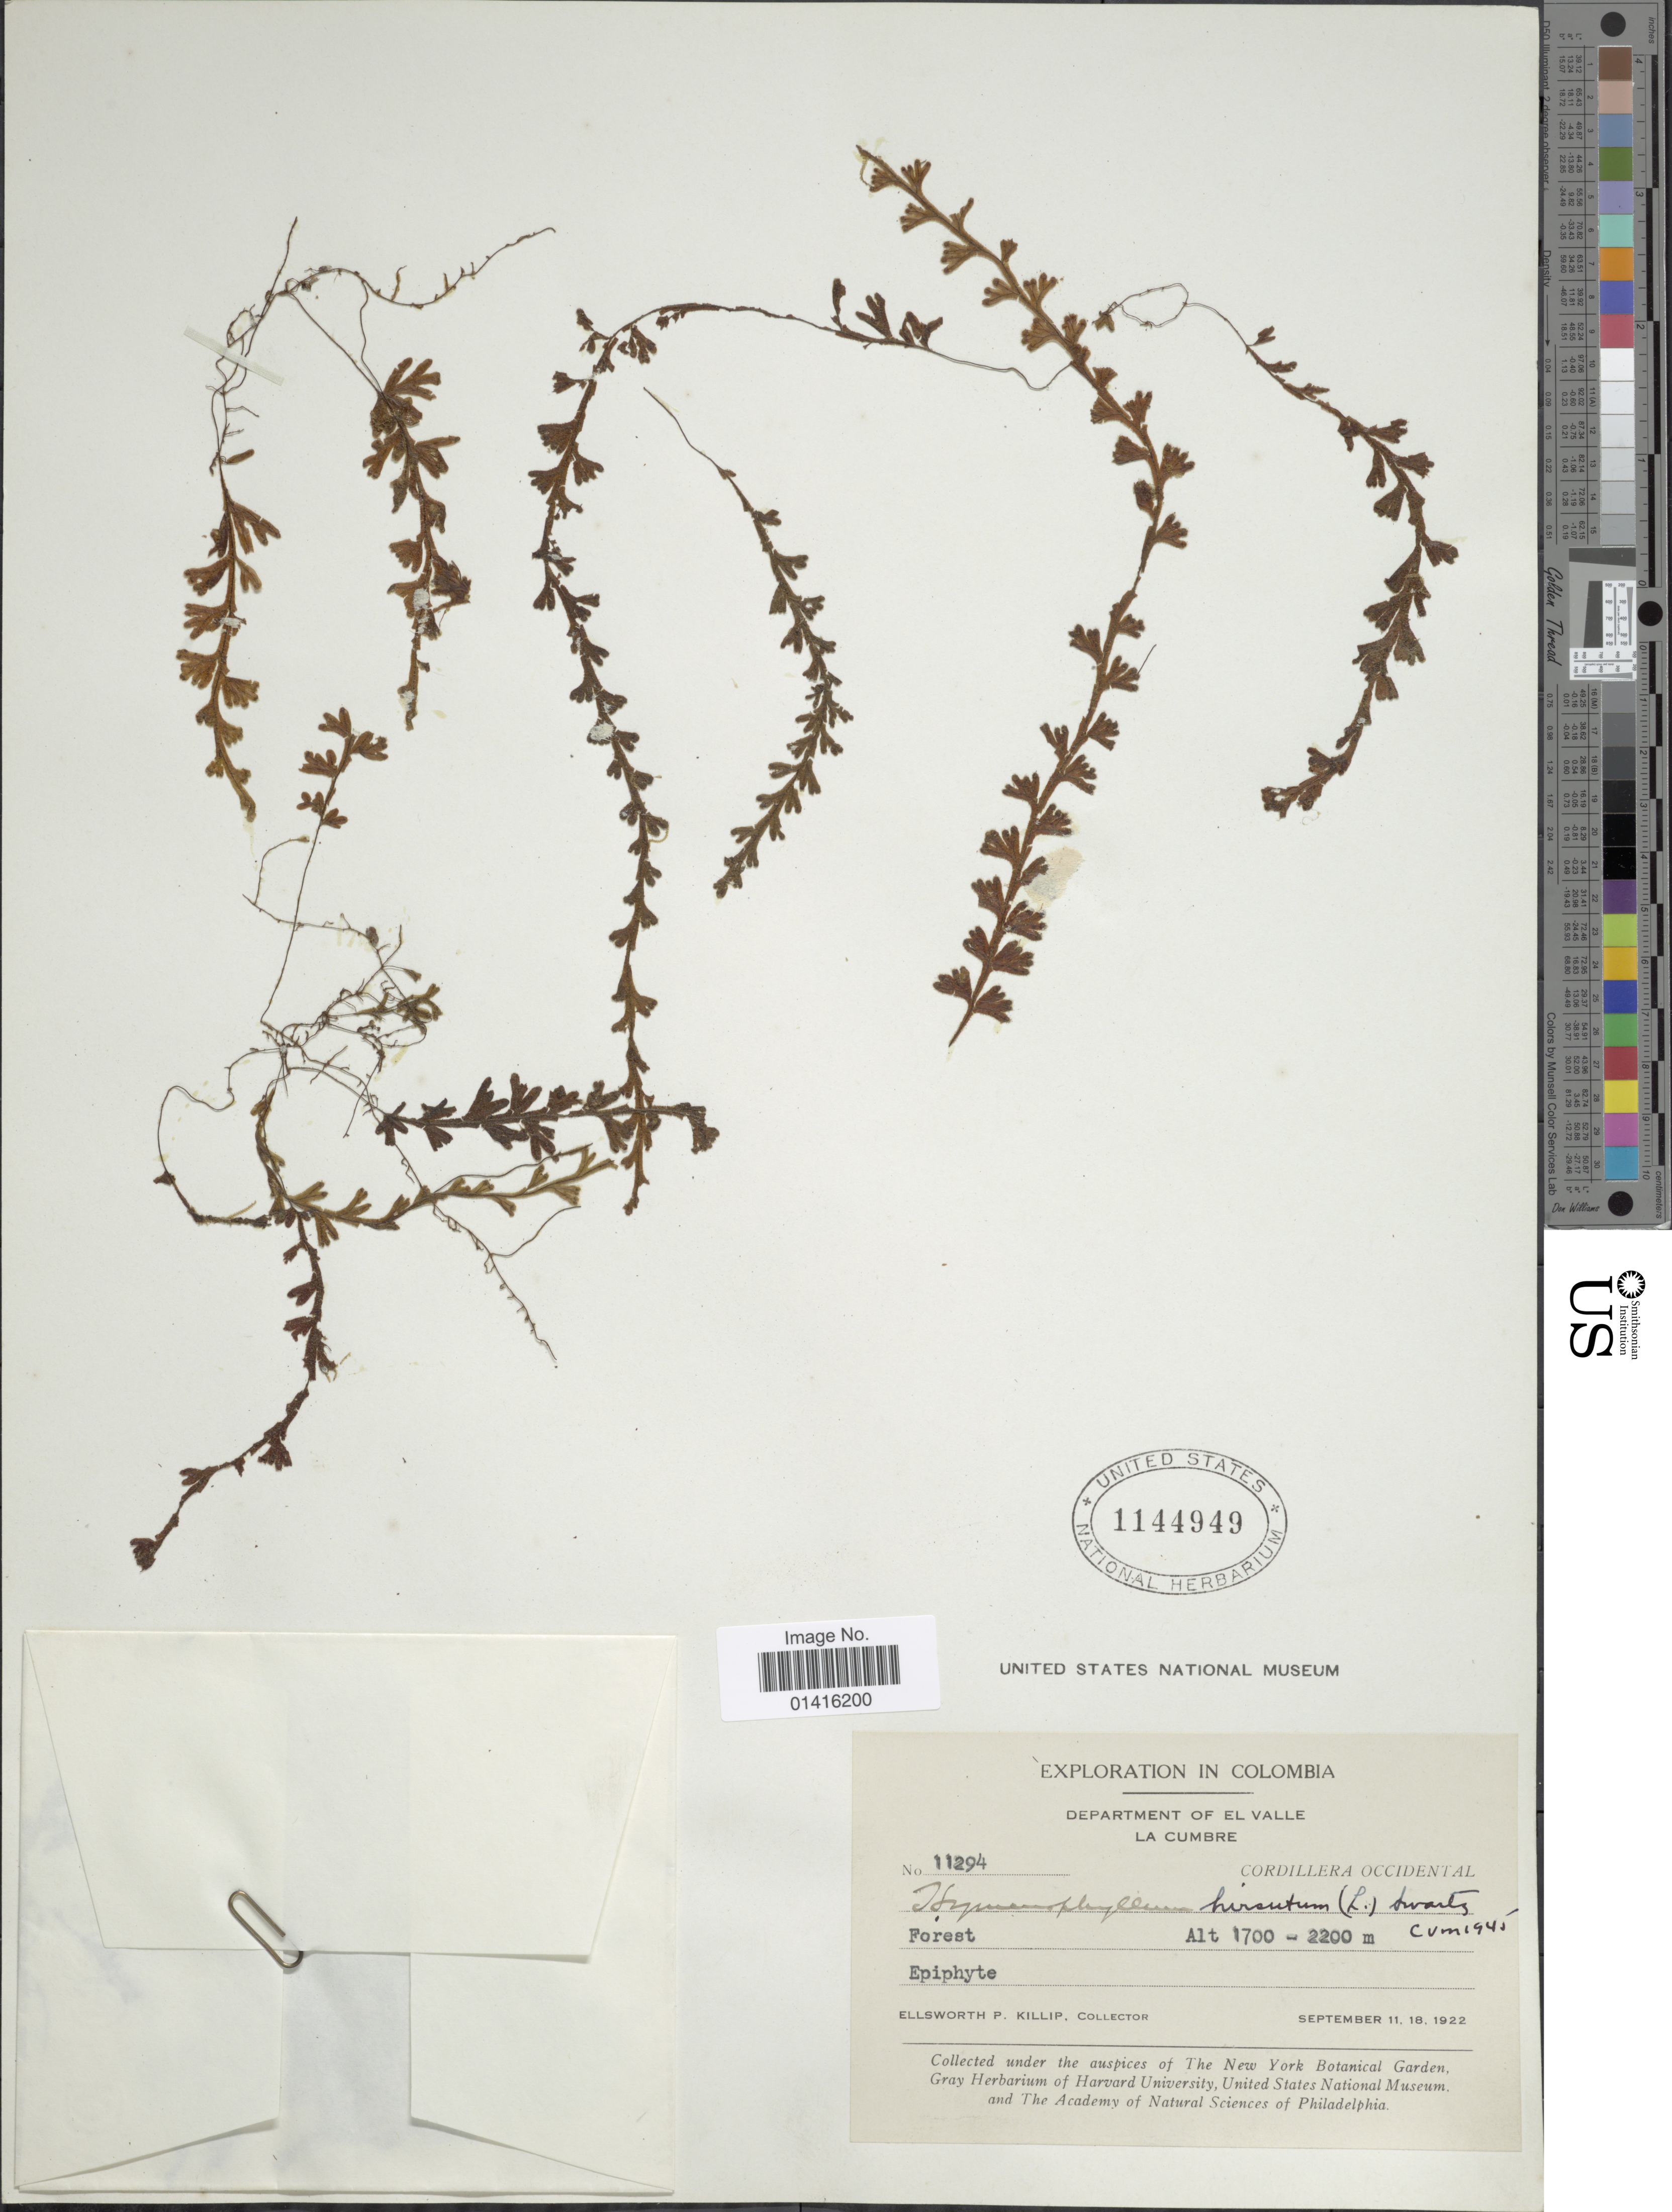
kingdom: Plantae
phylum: Tracheophyta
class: Polypodiopsida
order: Hymenophyllales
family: Hymenophyllaceae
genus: Hymenophyllum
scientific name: Hymenophyllum fragile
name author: (Hedw.) C.V. Morton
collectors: E. P. Killip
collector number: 11294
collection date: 1922-09-11/1922-09-18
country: Colombia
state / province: Valle del Cauca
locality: La Cumbre, Cordillera Occidental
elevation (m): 1700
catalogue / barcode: US 1144949